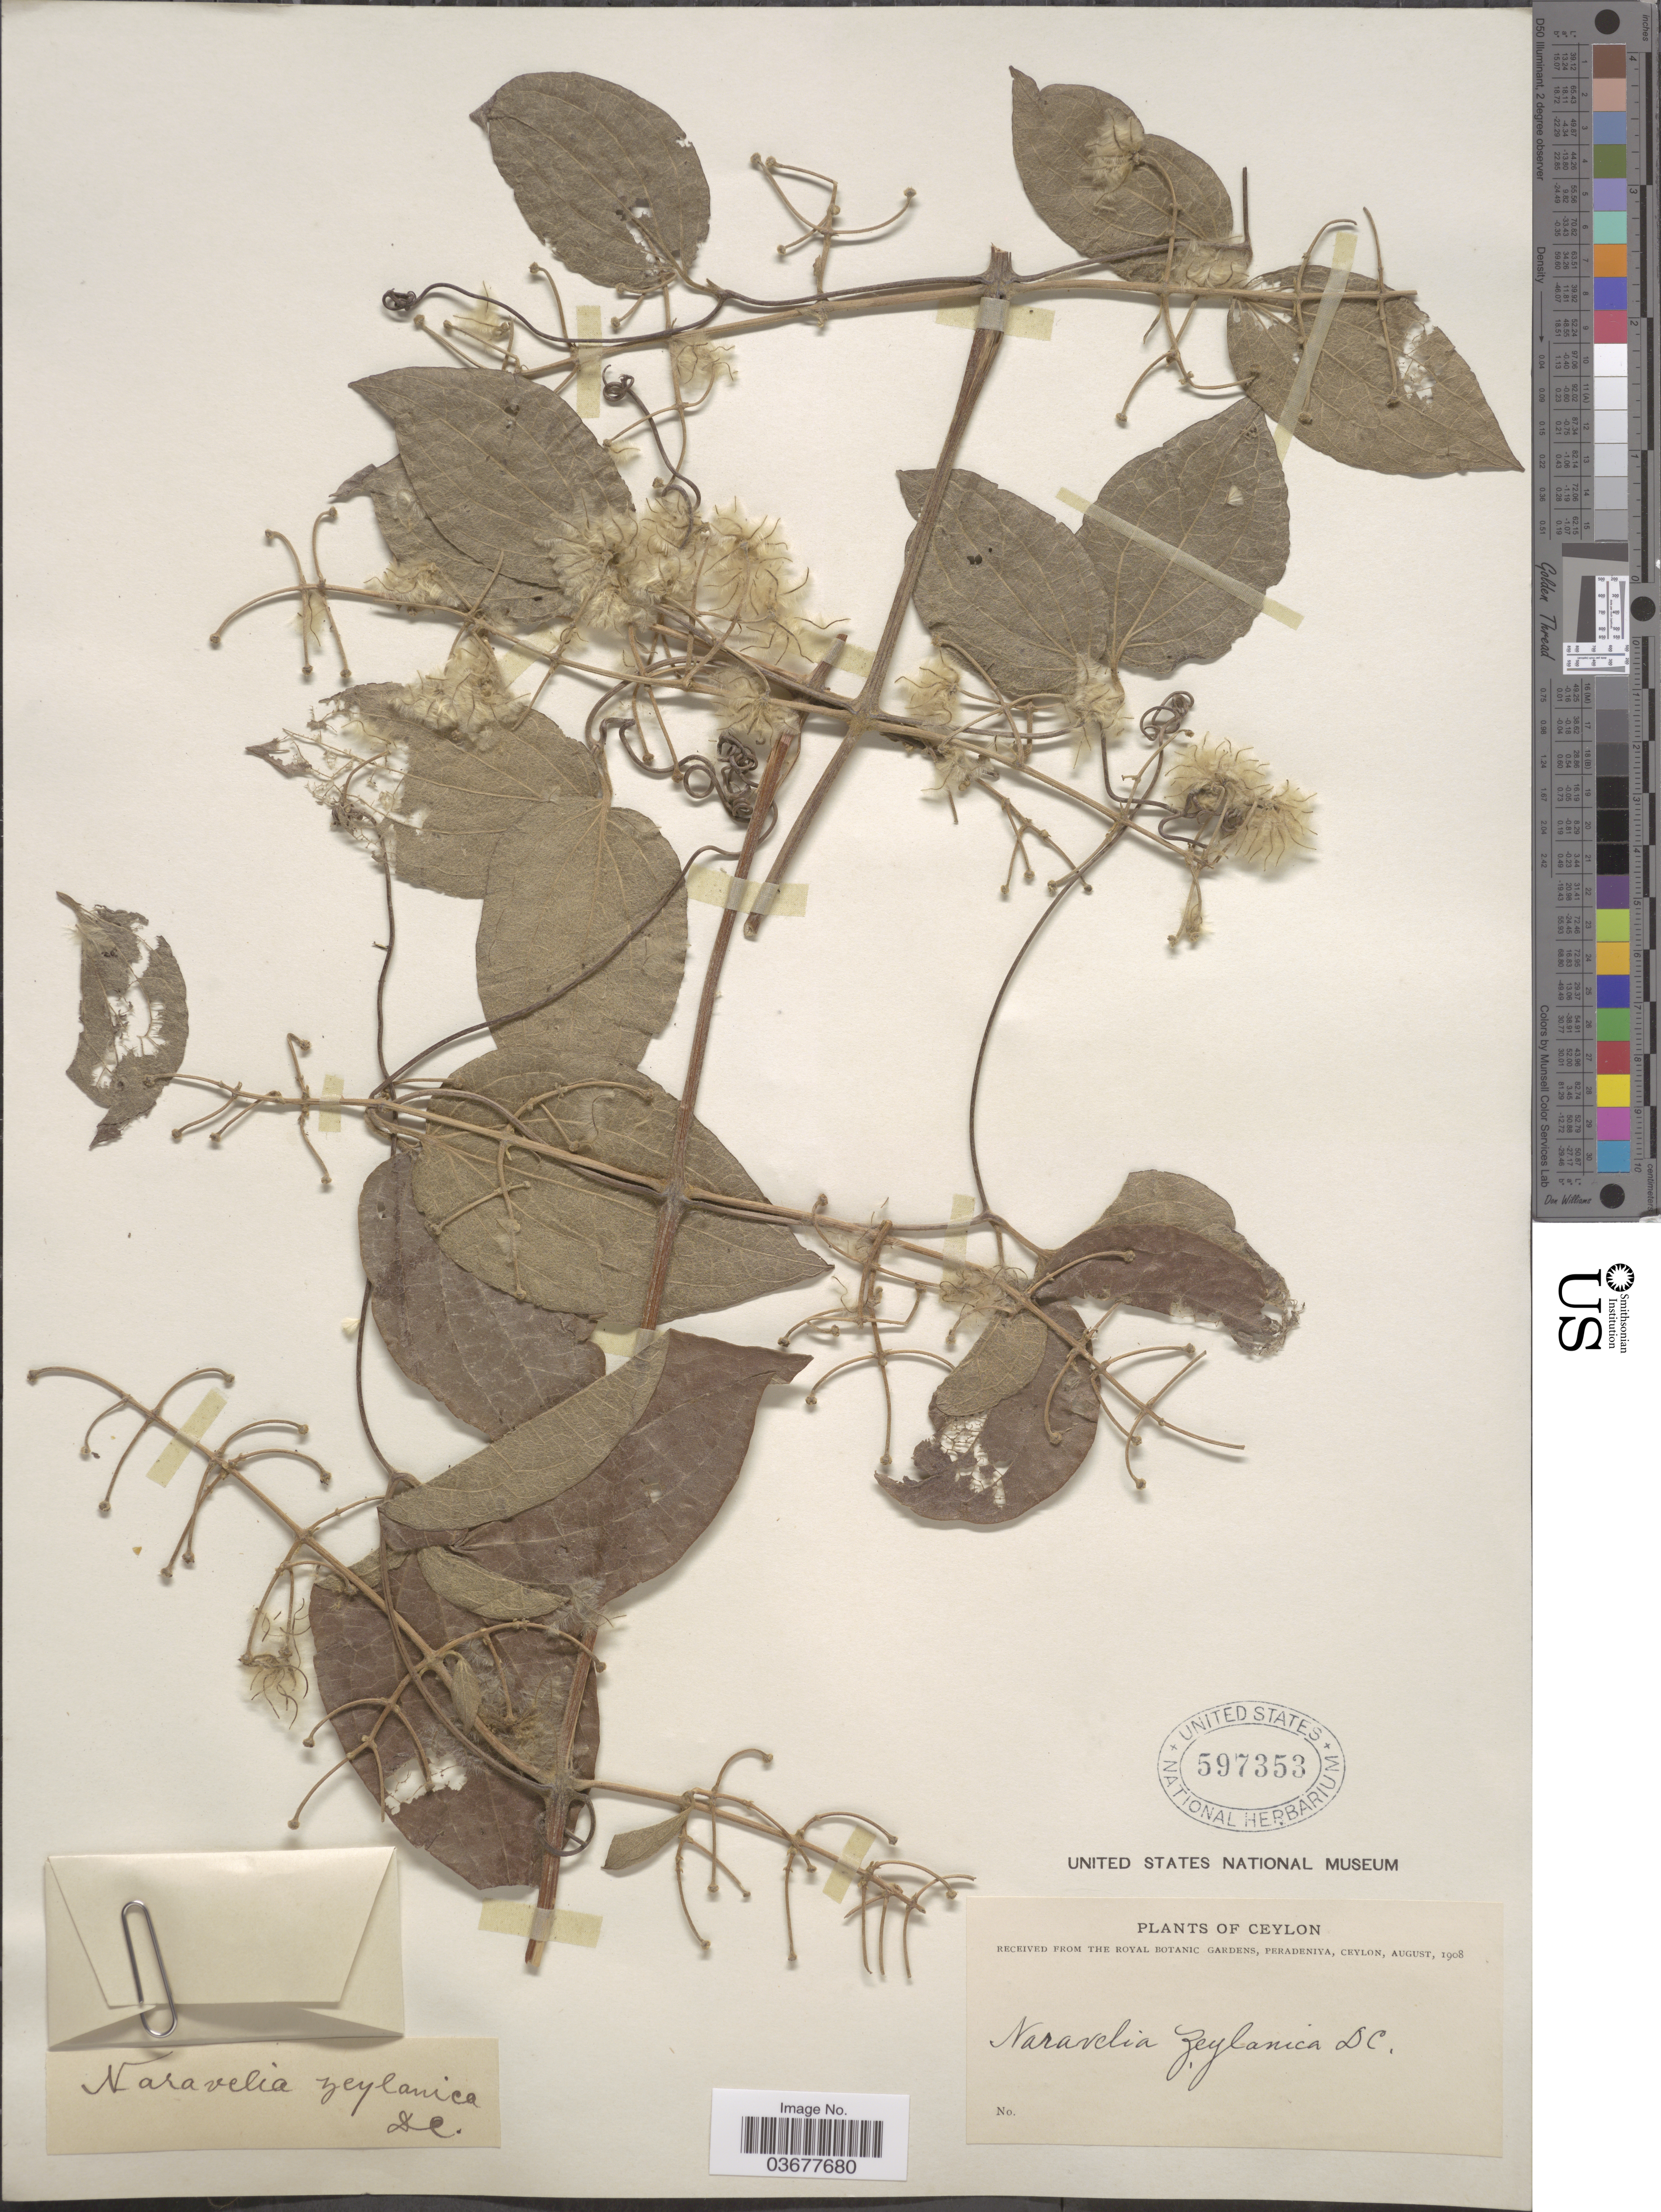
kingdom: Plantae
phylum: Tracheophyta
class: Magnoliopsida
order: Ranunculales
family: Ranunculaceae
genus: Clematis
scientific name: Clematis zeylanica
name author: (L.) Poir.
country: Sri Lanka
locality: Ceylon.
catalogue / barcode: US 597353